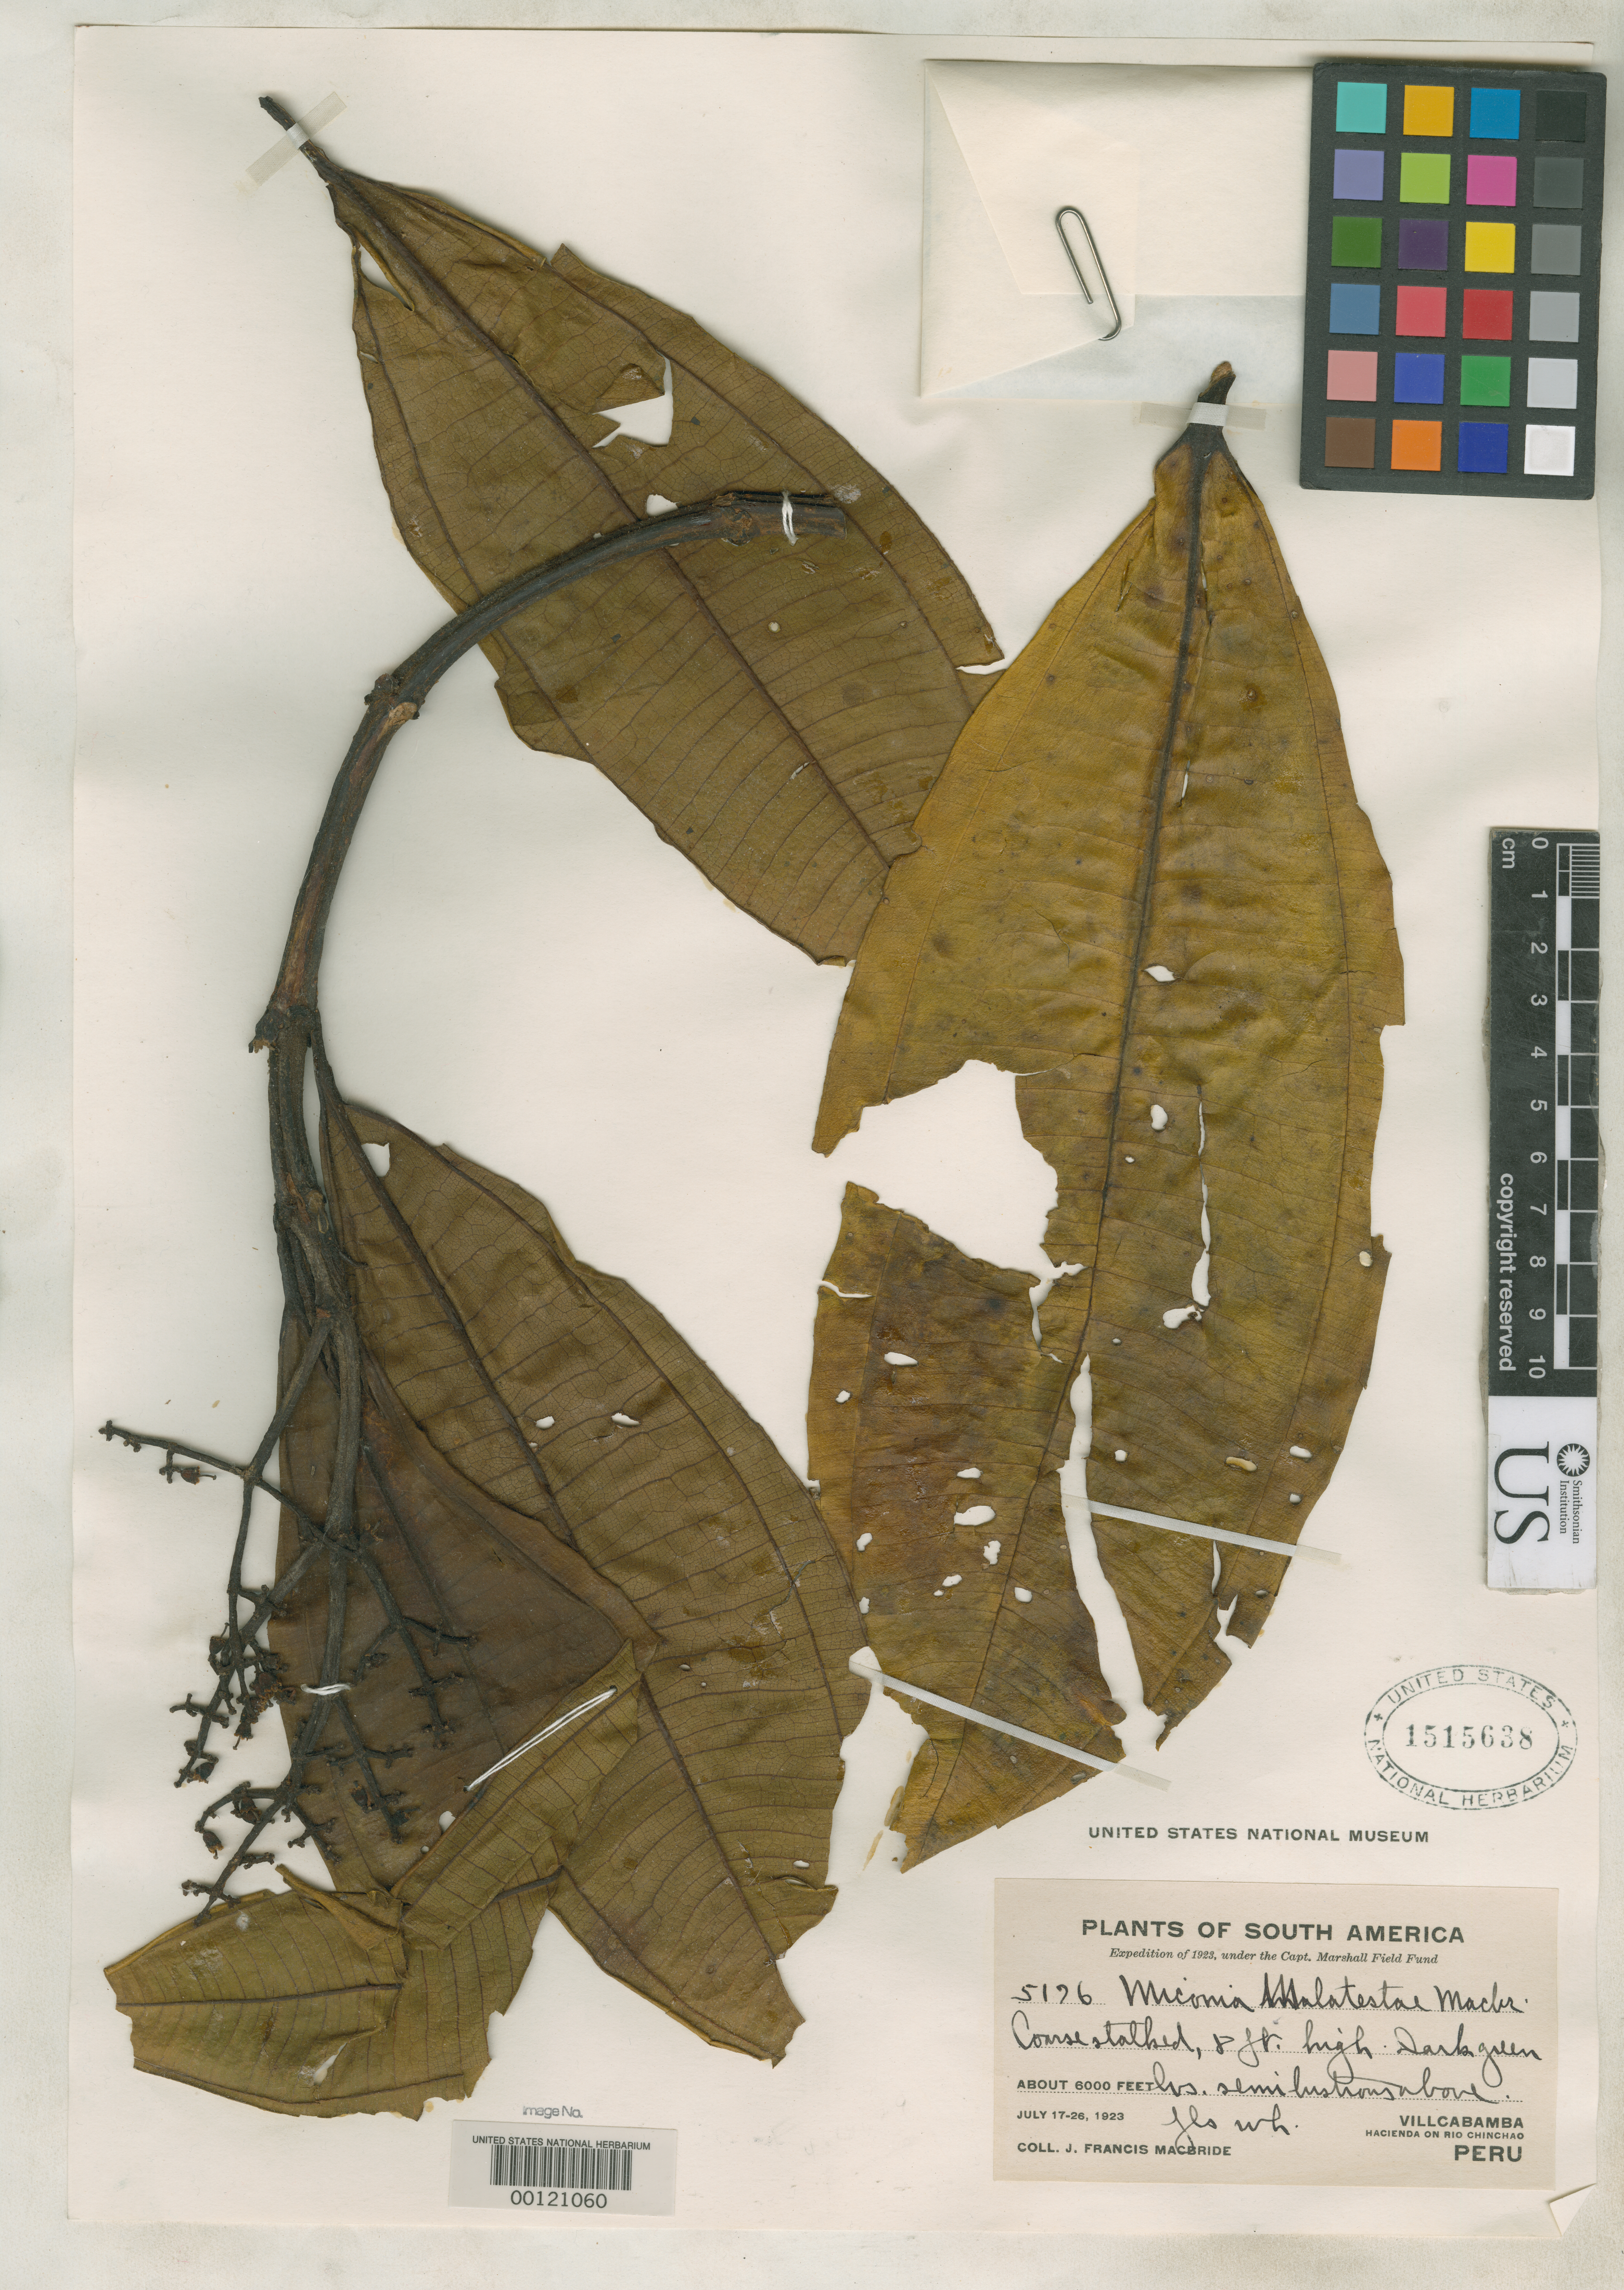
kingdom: Plantae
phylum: Tracheophyta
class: Magnoliopsida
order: Myrtales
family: Melastomataceae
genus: Miconia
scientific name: Miconia malatestae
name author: J.F. Macbr.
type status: Isotype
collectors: J. F. Macbride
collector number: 5176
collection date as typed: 17 Jul 1923 to 26 Jul 1923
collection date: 1923-07-17/1923-07-26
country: Peru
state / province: Huánuco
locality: Hacienda Villcabamba, Río Chinchao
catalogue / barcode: US 1515638